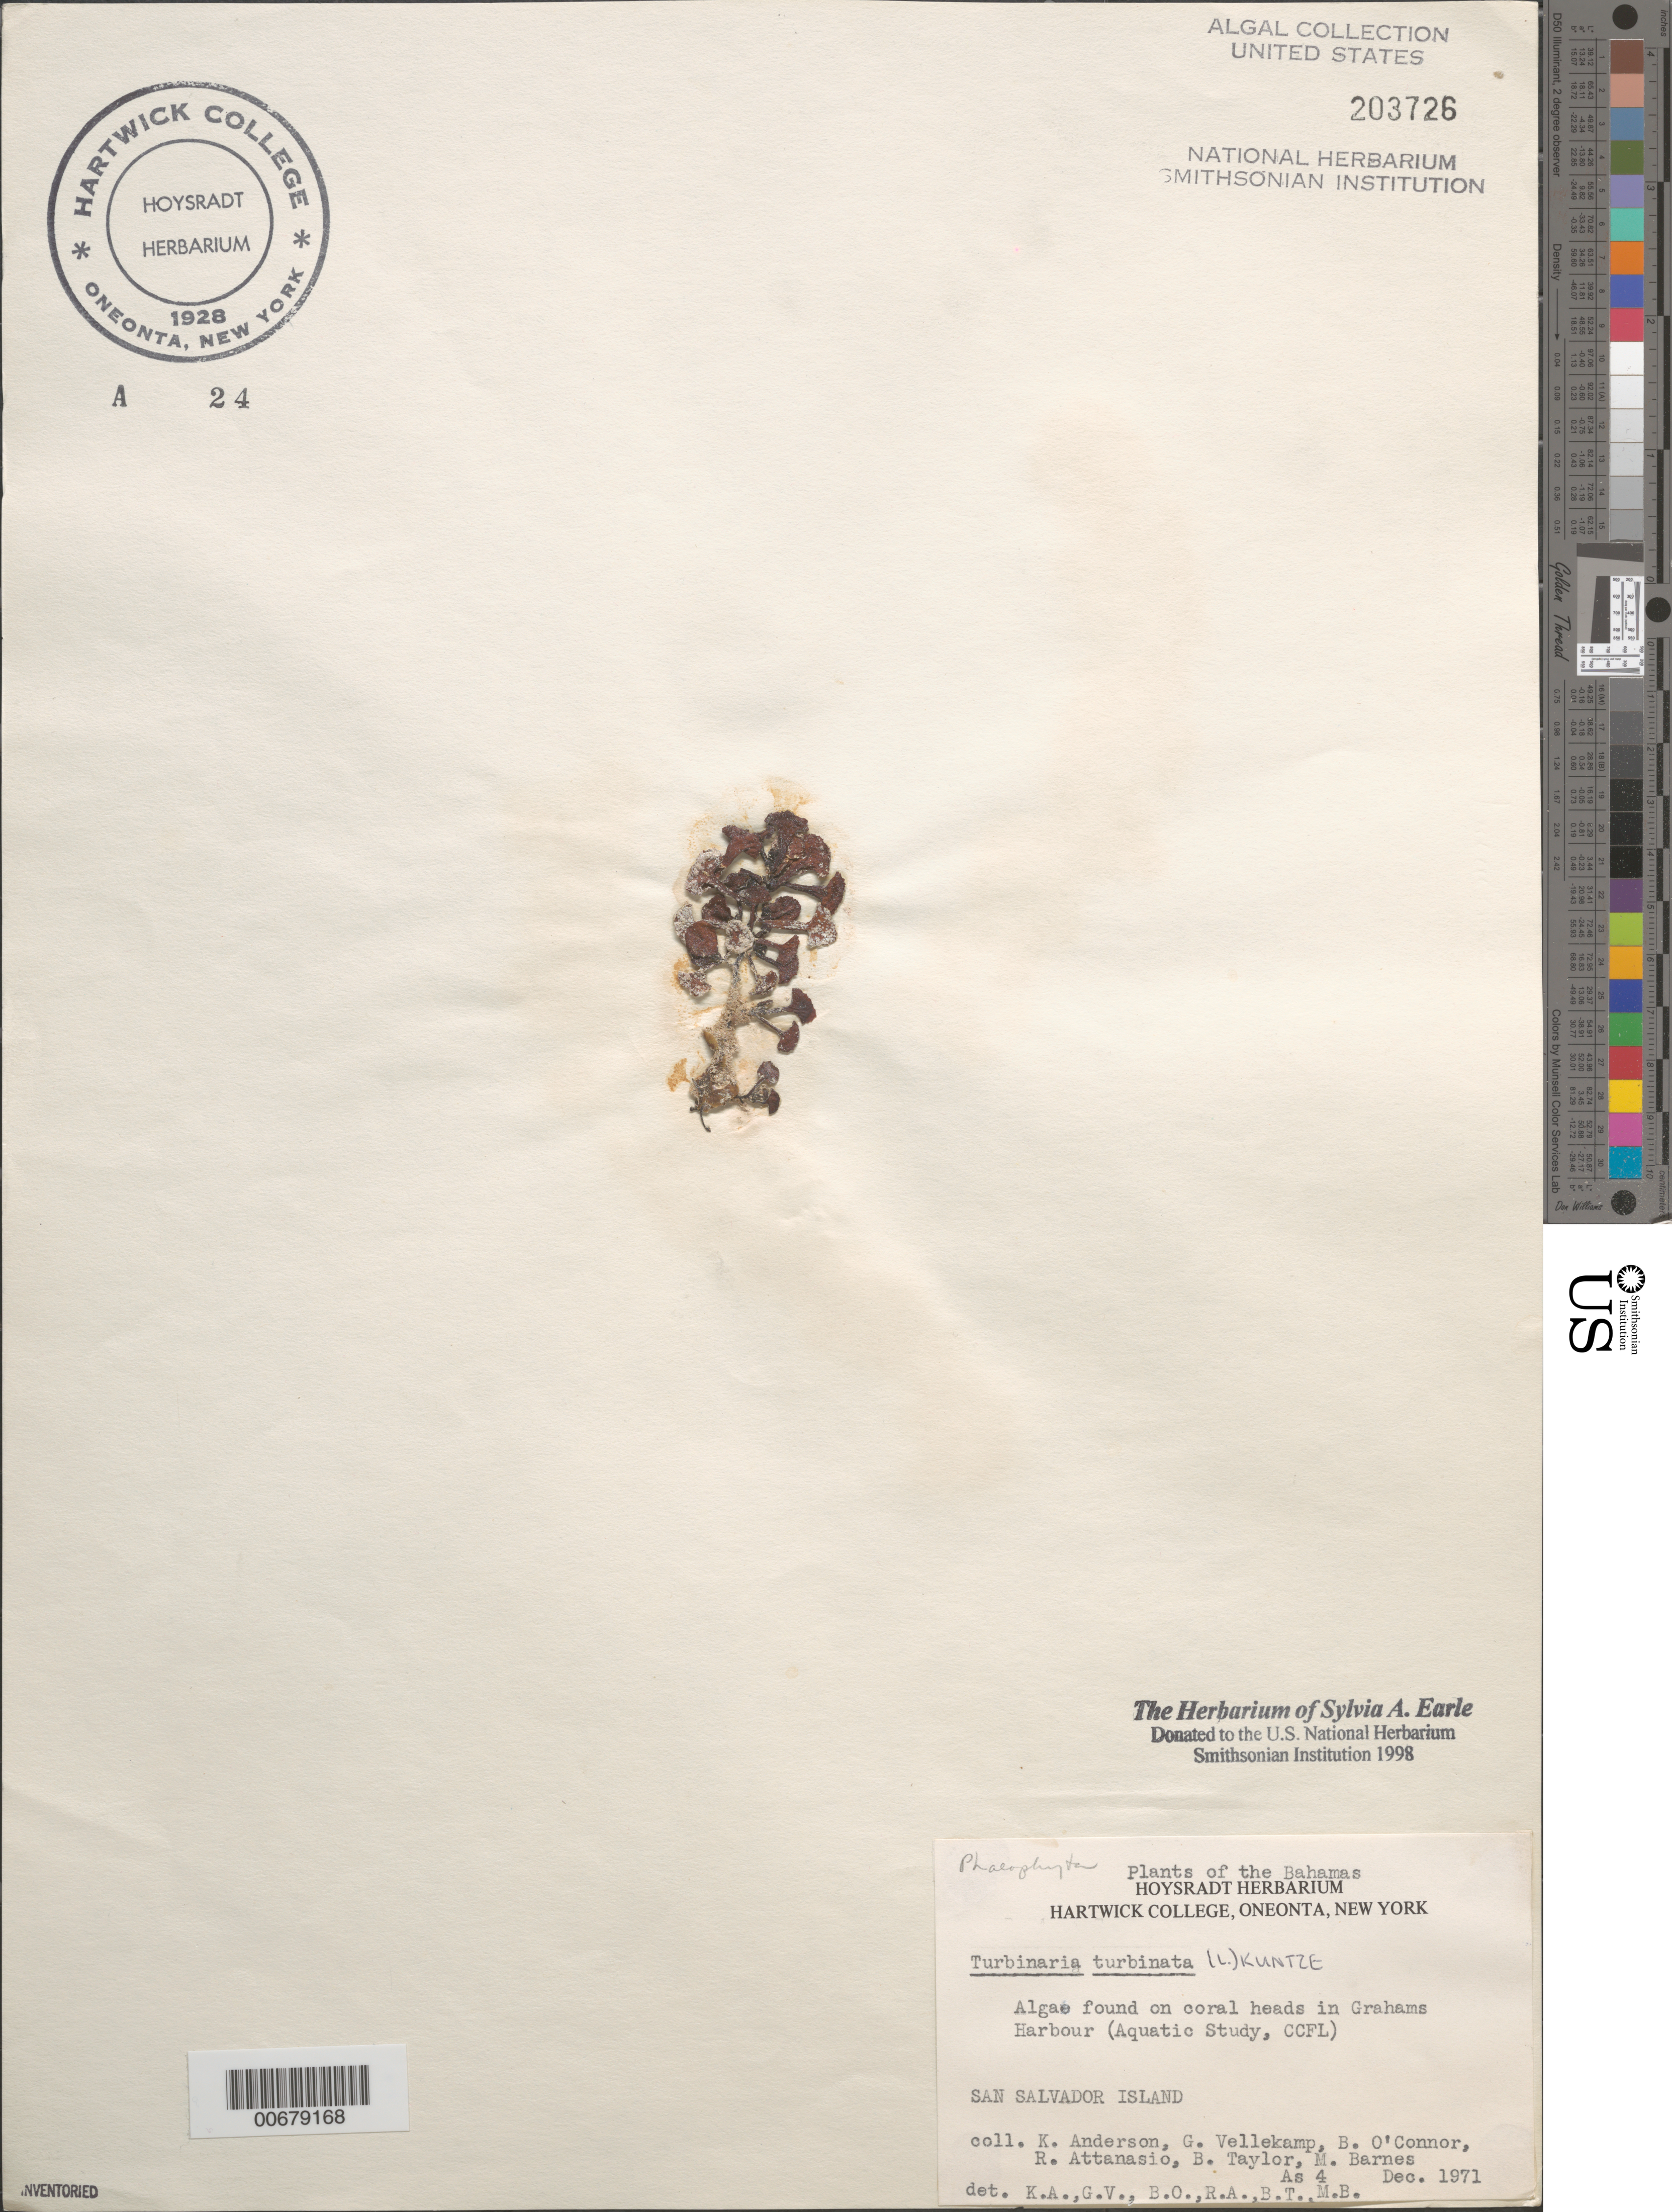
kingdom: Chromista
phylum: Ochrophyta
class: Phaeophyceae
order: Fucales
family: Sargassaceae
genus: Turbinaria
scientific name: Turbinaria turbinata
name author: (L.) Kuntze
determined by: Anderson, K.; et al.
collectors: K. Anderson, G. Vellekamp, B. O'Connor, R. Attanasio, B. Taylor & M. Barnes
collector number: As 4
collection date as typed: Dec 1971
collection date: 1971-12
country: Bahamas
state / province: San Salvador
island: San Salvador Island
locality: Grahams Harbour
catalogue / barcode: US 203726